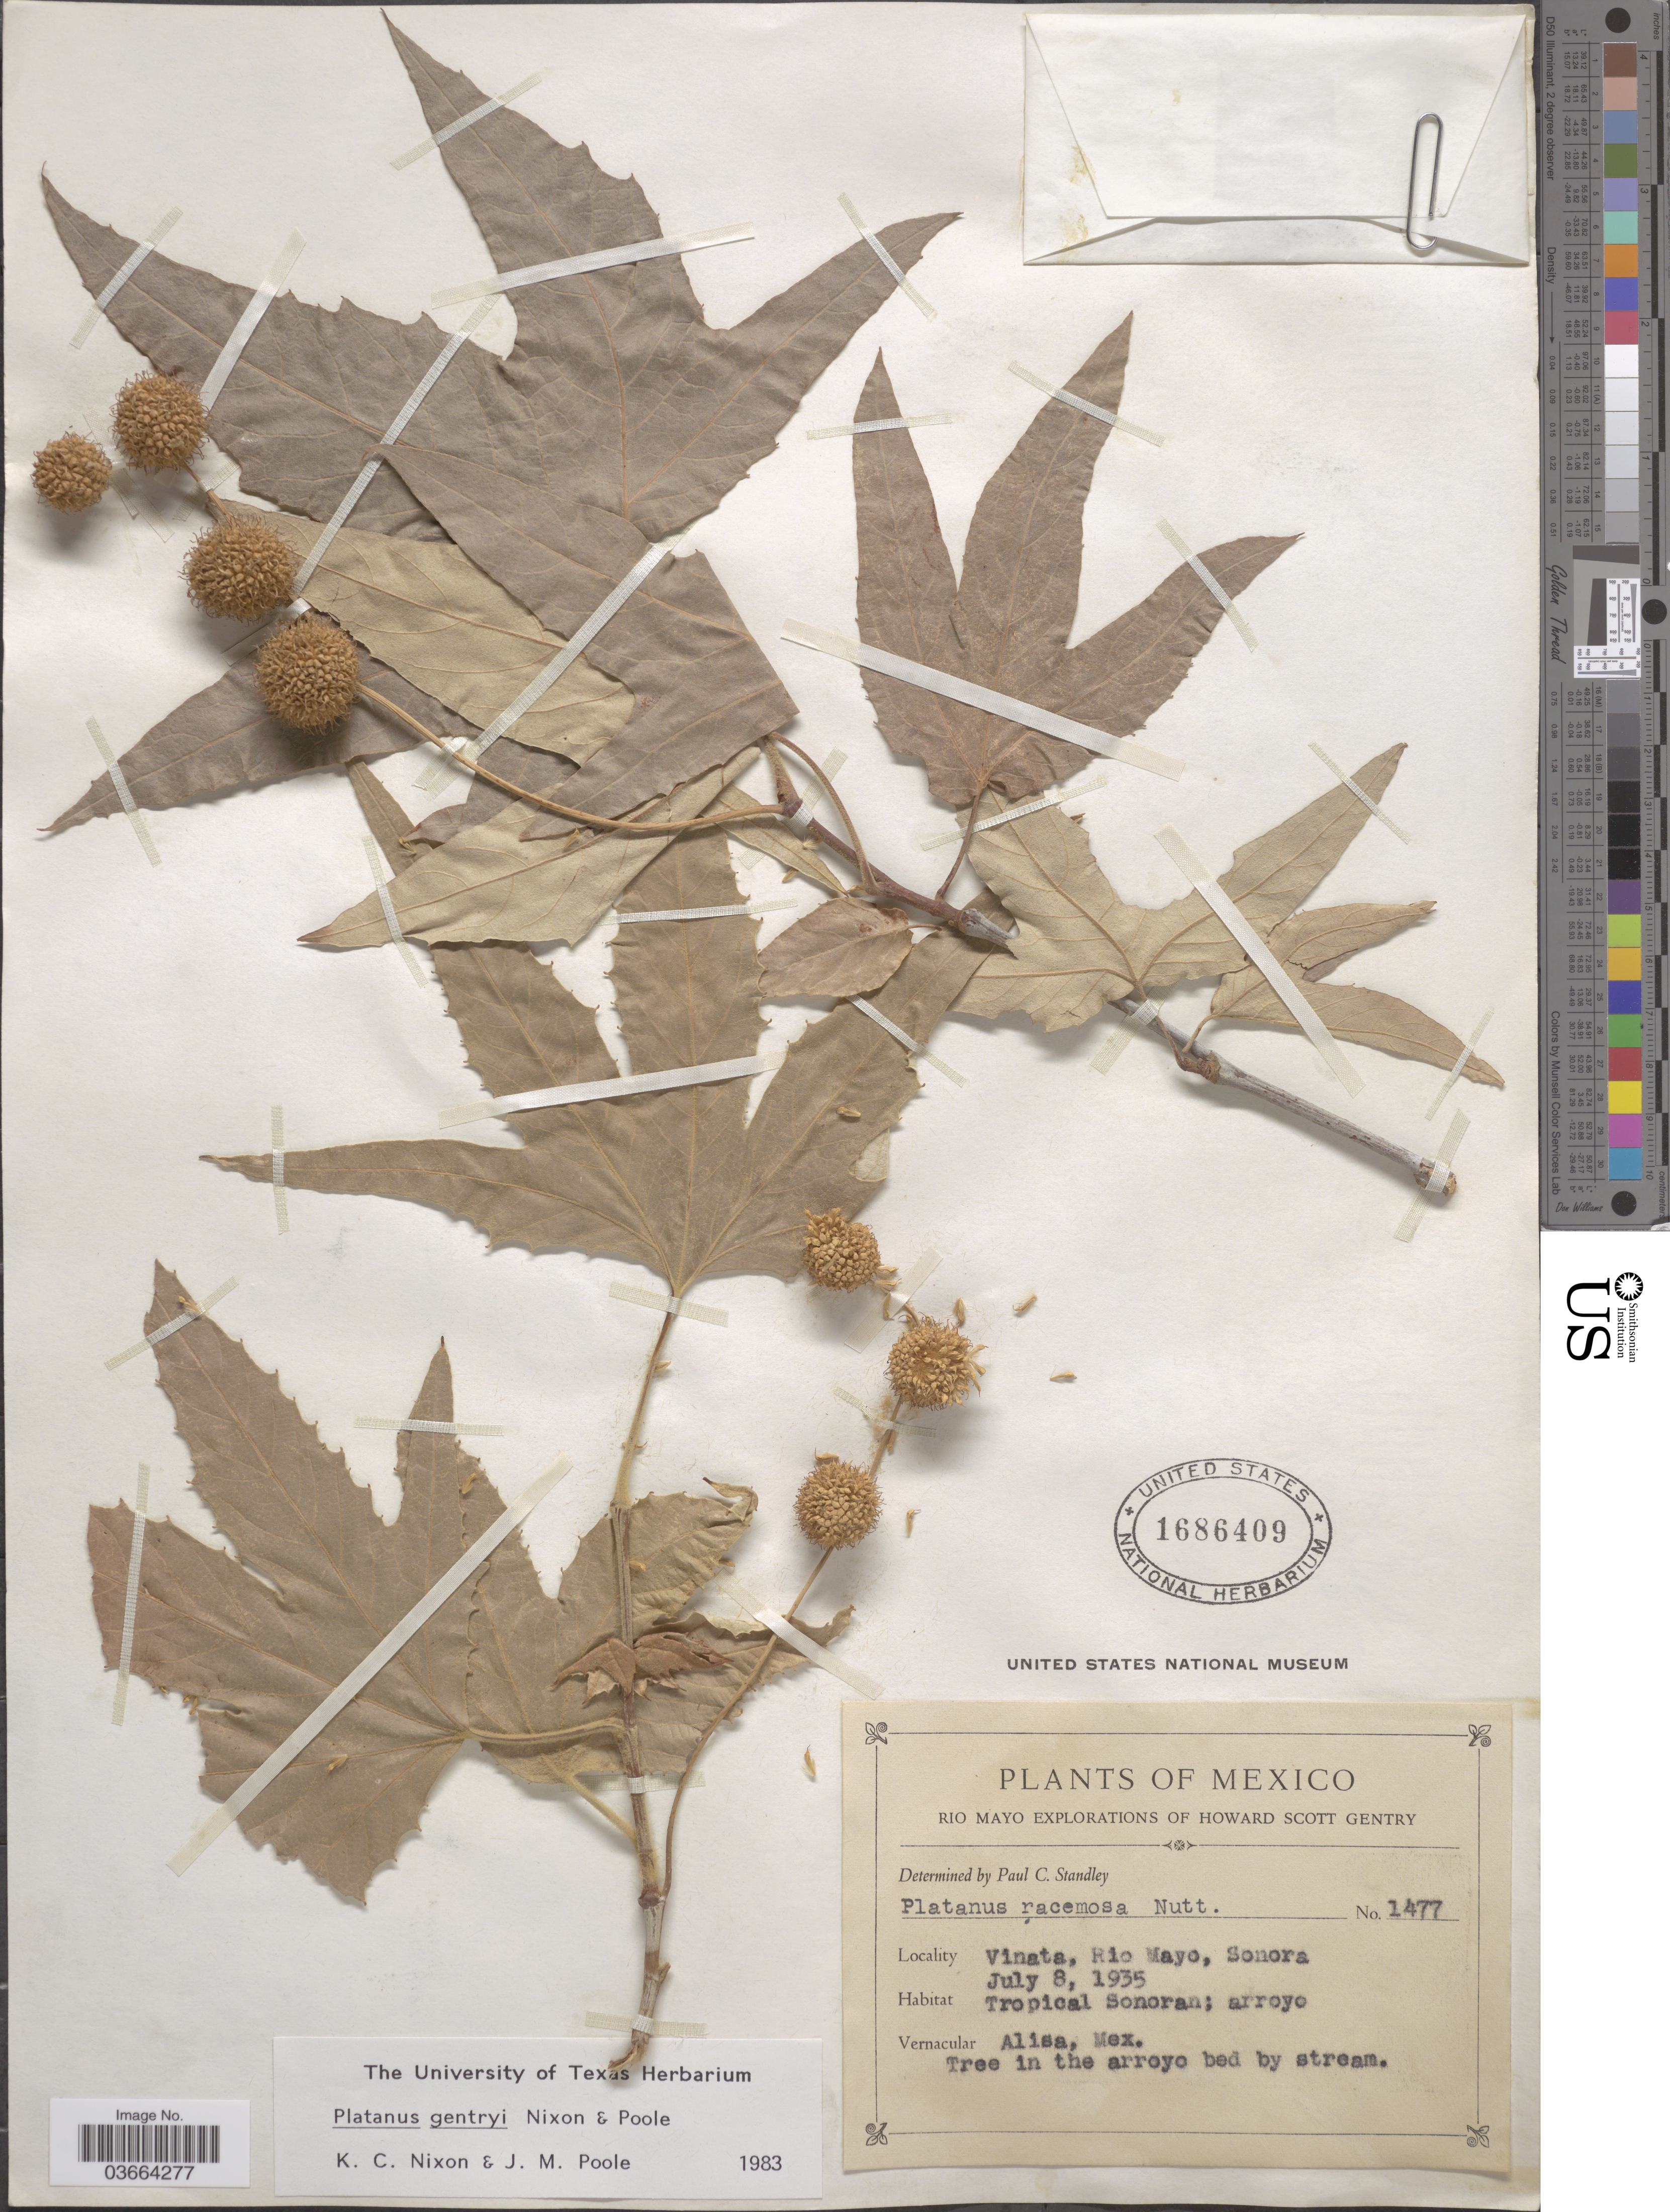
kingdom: Plantae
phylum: Tracheophyta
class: Magnoliopsida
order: Proteales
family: Platanaceae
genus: Platanus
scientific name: Platanus gentryi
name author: Nixon & J.M. Poole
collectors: H. Scott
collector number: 1477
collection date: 1935-07-08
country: Mexico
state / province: Sonora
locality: Vinata, Rio Mayo. Tropical Sonoran; arroyo.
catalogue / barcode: US 1686409